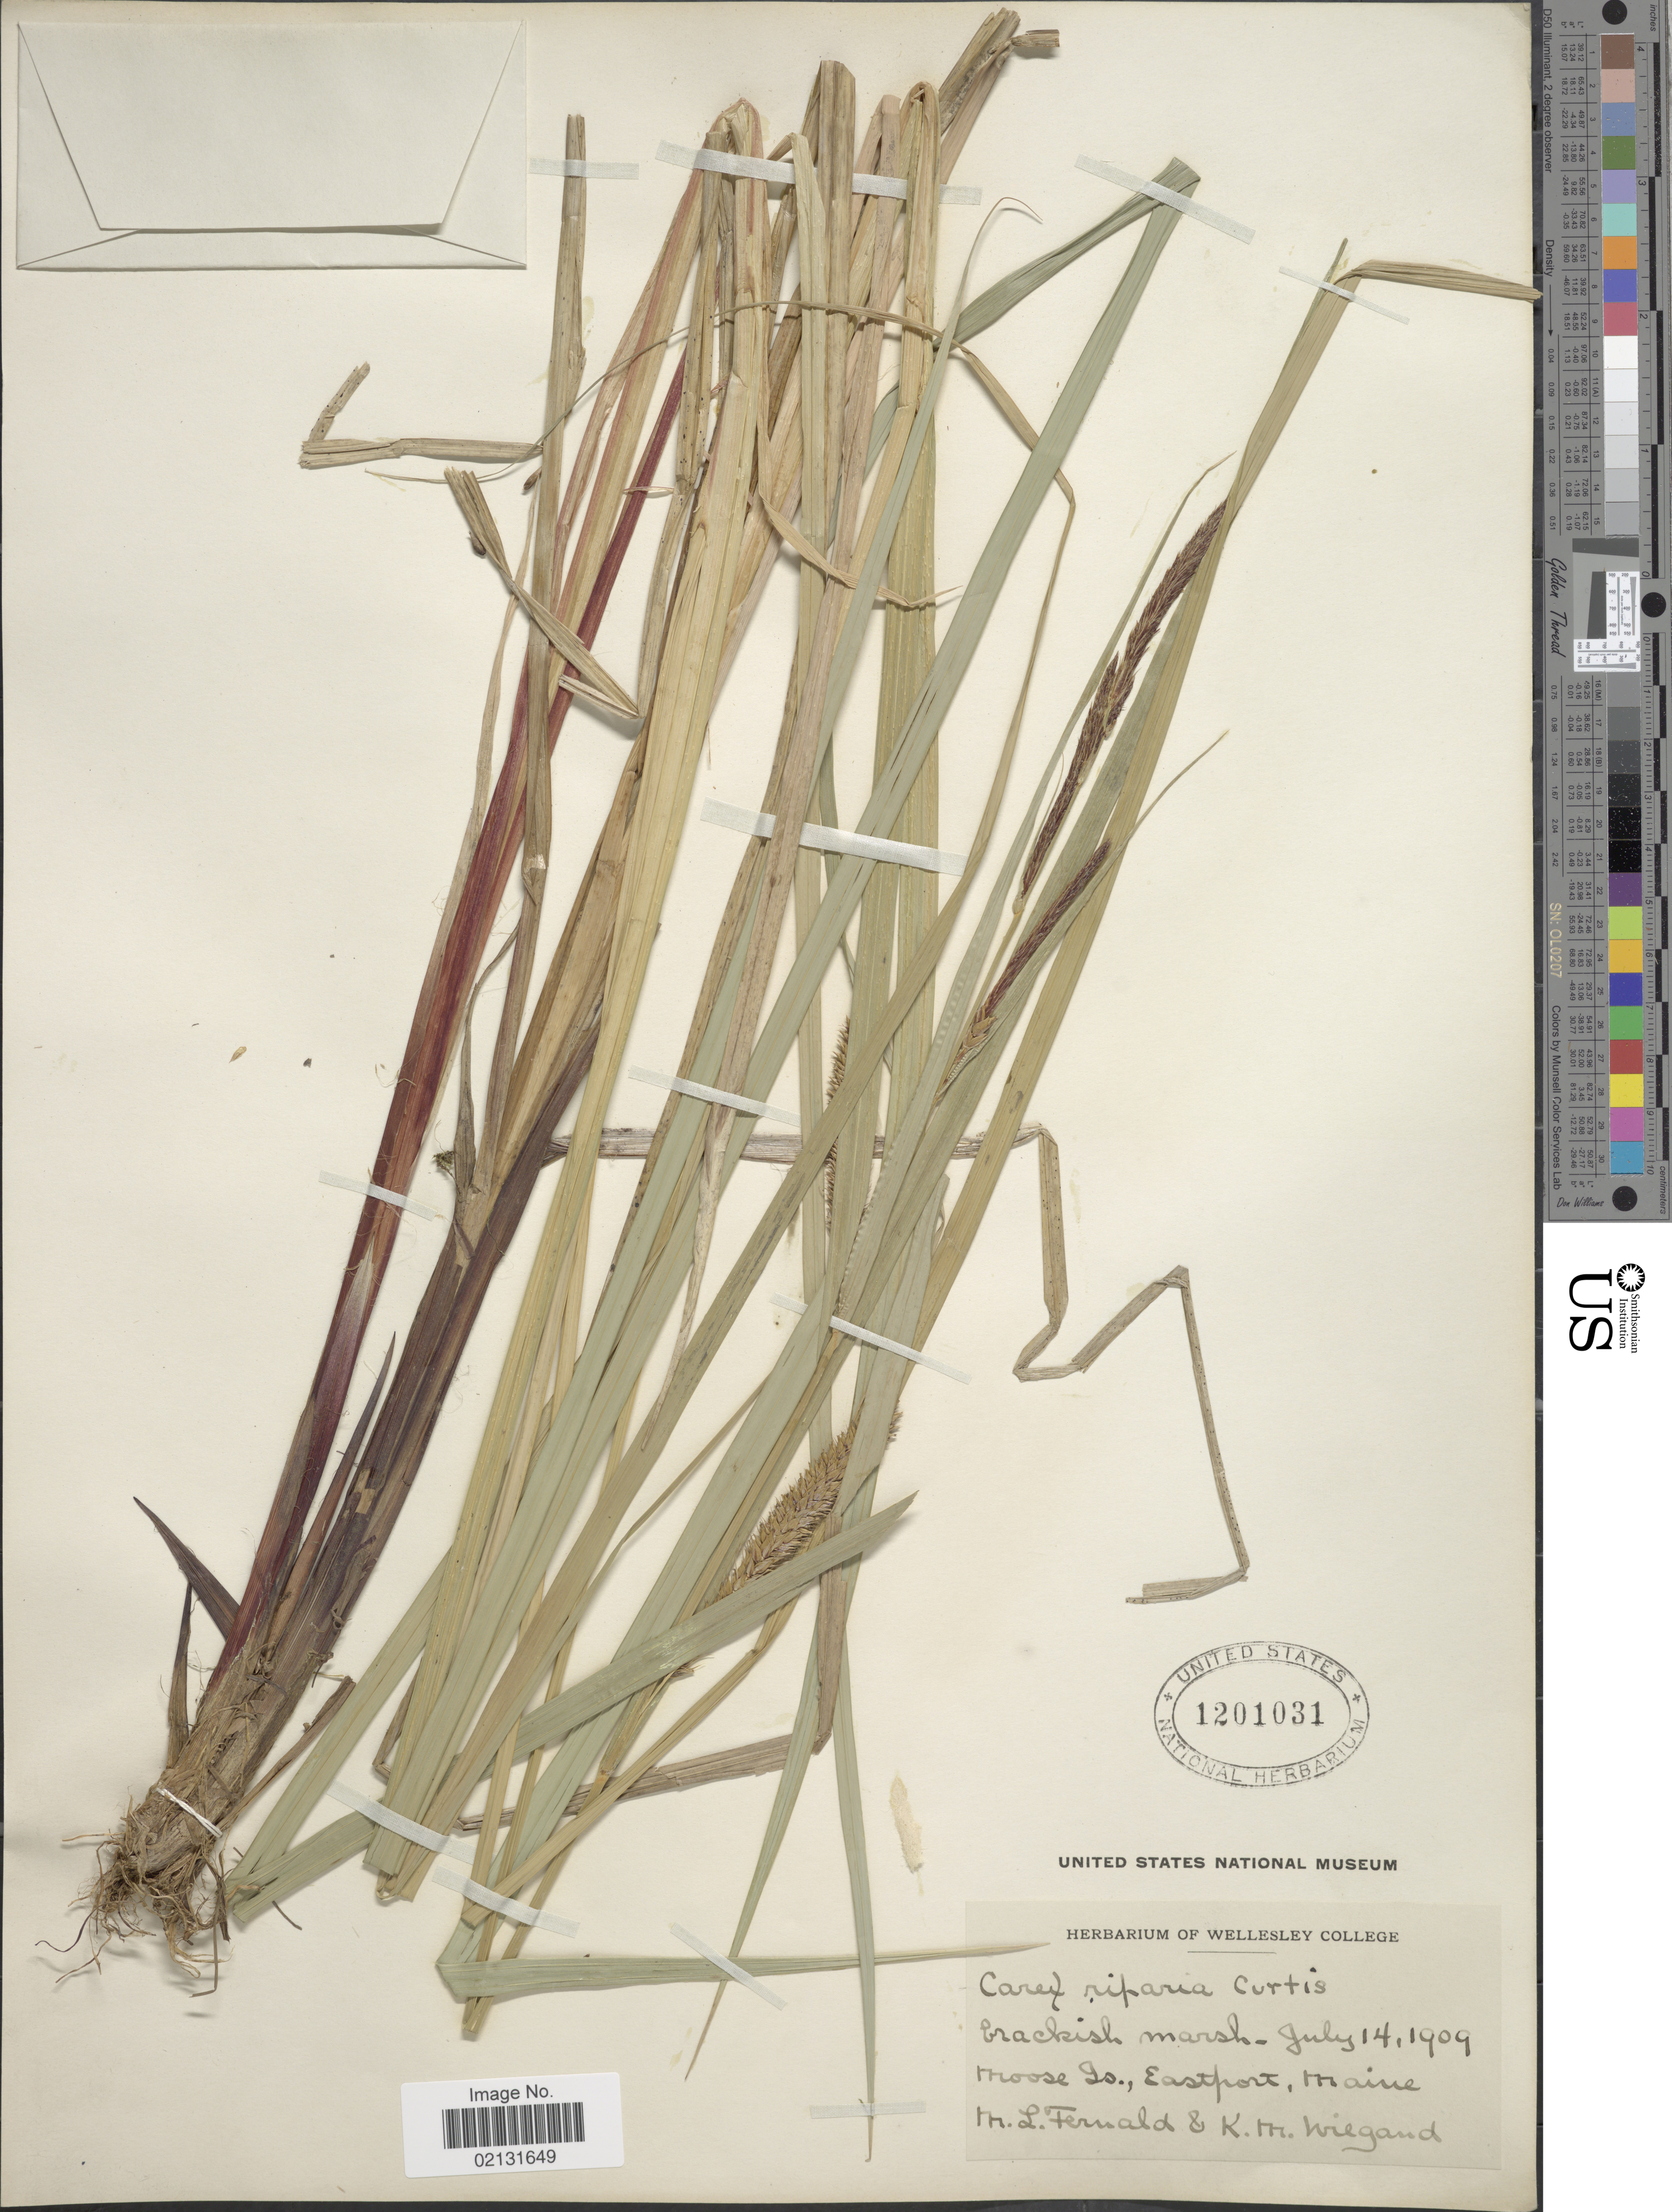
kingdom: Plantae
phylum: Tracheophyta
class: Liliopsida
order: Poales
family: Cyperaceae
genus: Carex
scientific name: Carex riparia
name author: Curtis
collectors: M. L. Fernald & K. M. Wiegand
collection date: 1909-07-14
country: United States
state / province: Maine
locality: Moose Is., Eastport.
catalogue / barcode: US 1201031